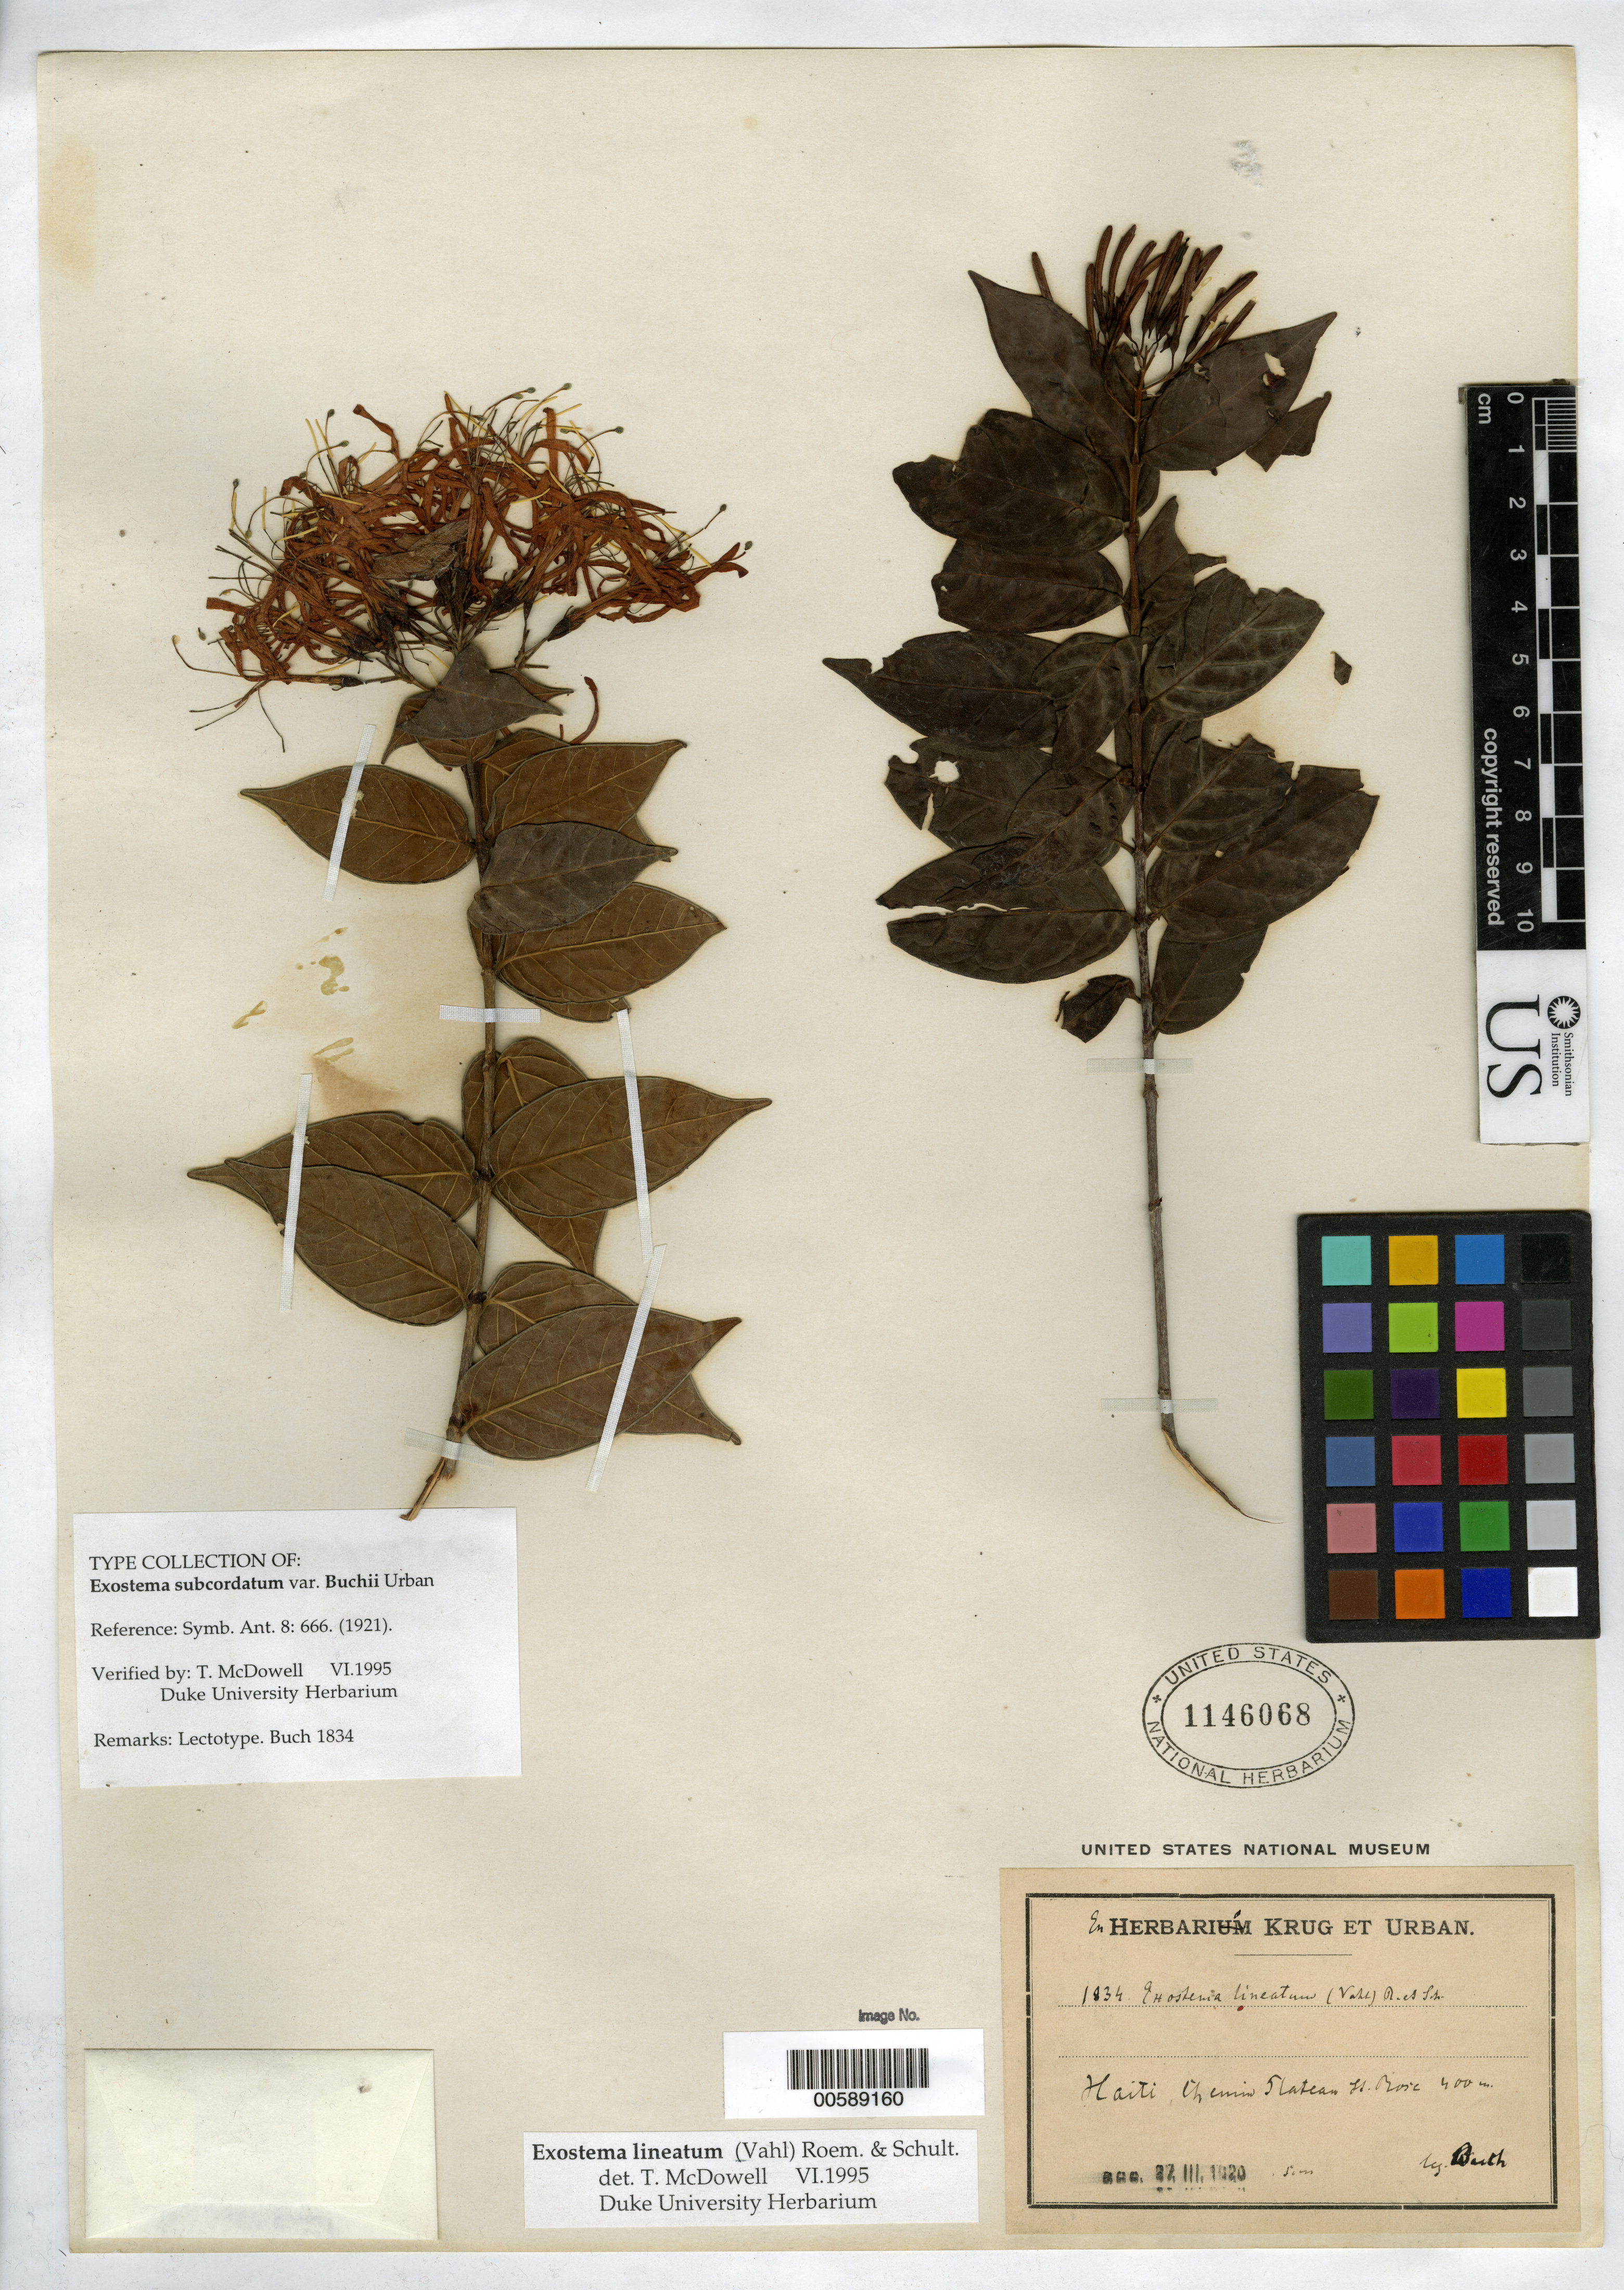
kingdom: Plantae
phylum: Tracheophyta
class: Magnoliopsida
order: Gentianales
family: Rubiaceae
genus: Exostema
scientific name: Exostema subcordatum var. buchii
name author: Urb.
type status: Isotype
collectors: C. W. L. Krug & I. Urban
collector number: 1834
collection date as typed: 27 Mar 1920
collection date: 1920-03-27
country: Haiti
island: Hispaniola Island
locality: Plateau St. Roc.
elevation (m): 400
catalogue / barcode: US 1146068